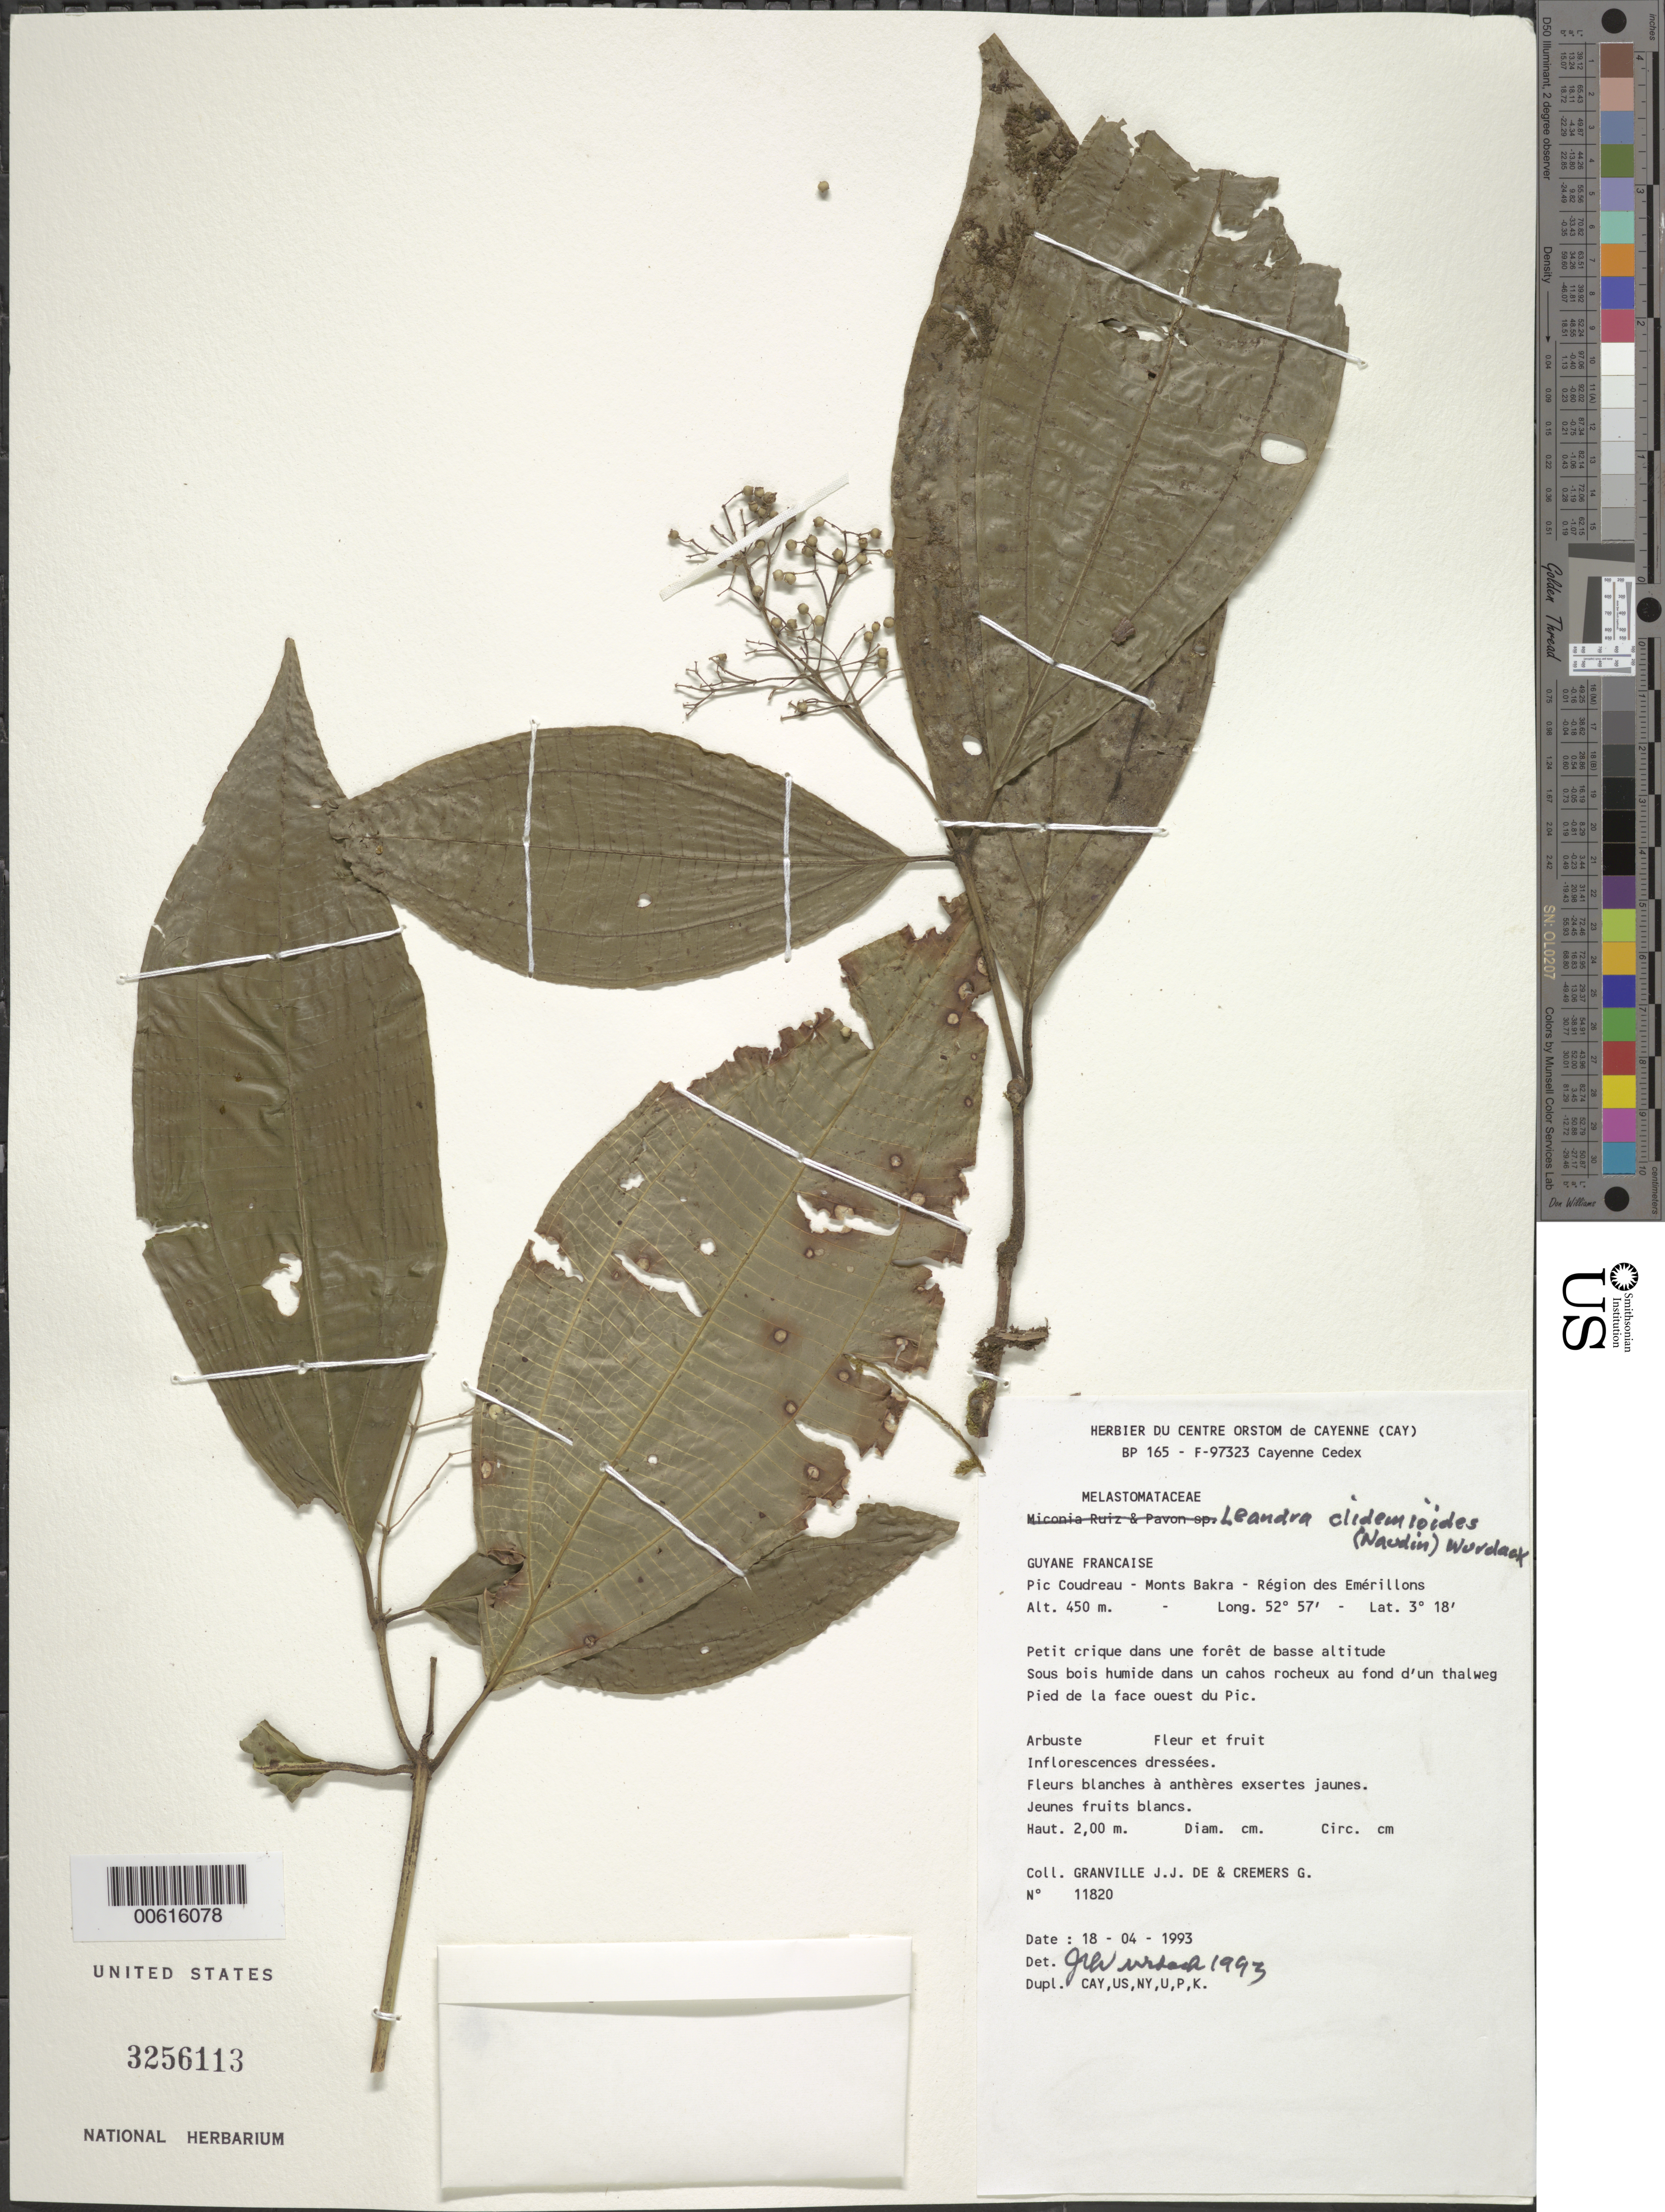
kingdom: Plantae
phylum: Tracheophyta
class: Magnoliopsida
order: Myrtales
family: Melastomataceae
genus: Leandra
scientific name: Leandra clidemioides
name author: (Naudin) Wurdack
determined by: Wurdack, John J., (US), US (UNITED STATES)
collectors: J.-J. de Granville & G. Cremers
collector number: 11820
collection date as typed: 18-Apr-93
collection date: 1993-04-18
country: French Guiana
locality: Pic Coudreau, Monts Bakra, région des Emérillons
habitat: Petit crique dans une foret de basse altitude. Sous bois humide dans un cahos rocheux au fond d'un thalweb. Pied de la face ouest du Pic.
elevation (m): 450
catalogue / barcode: US 3256113